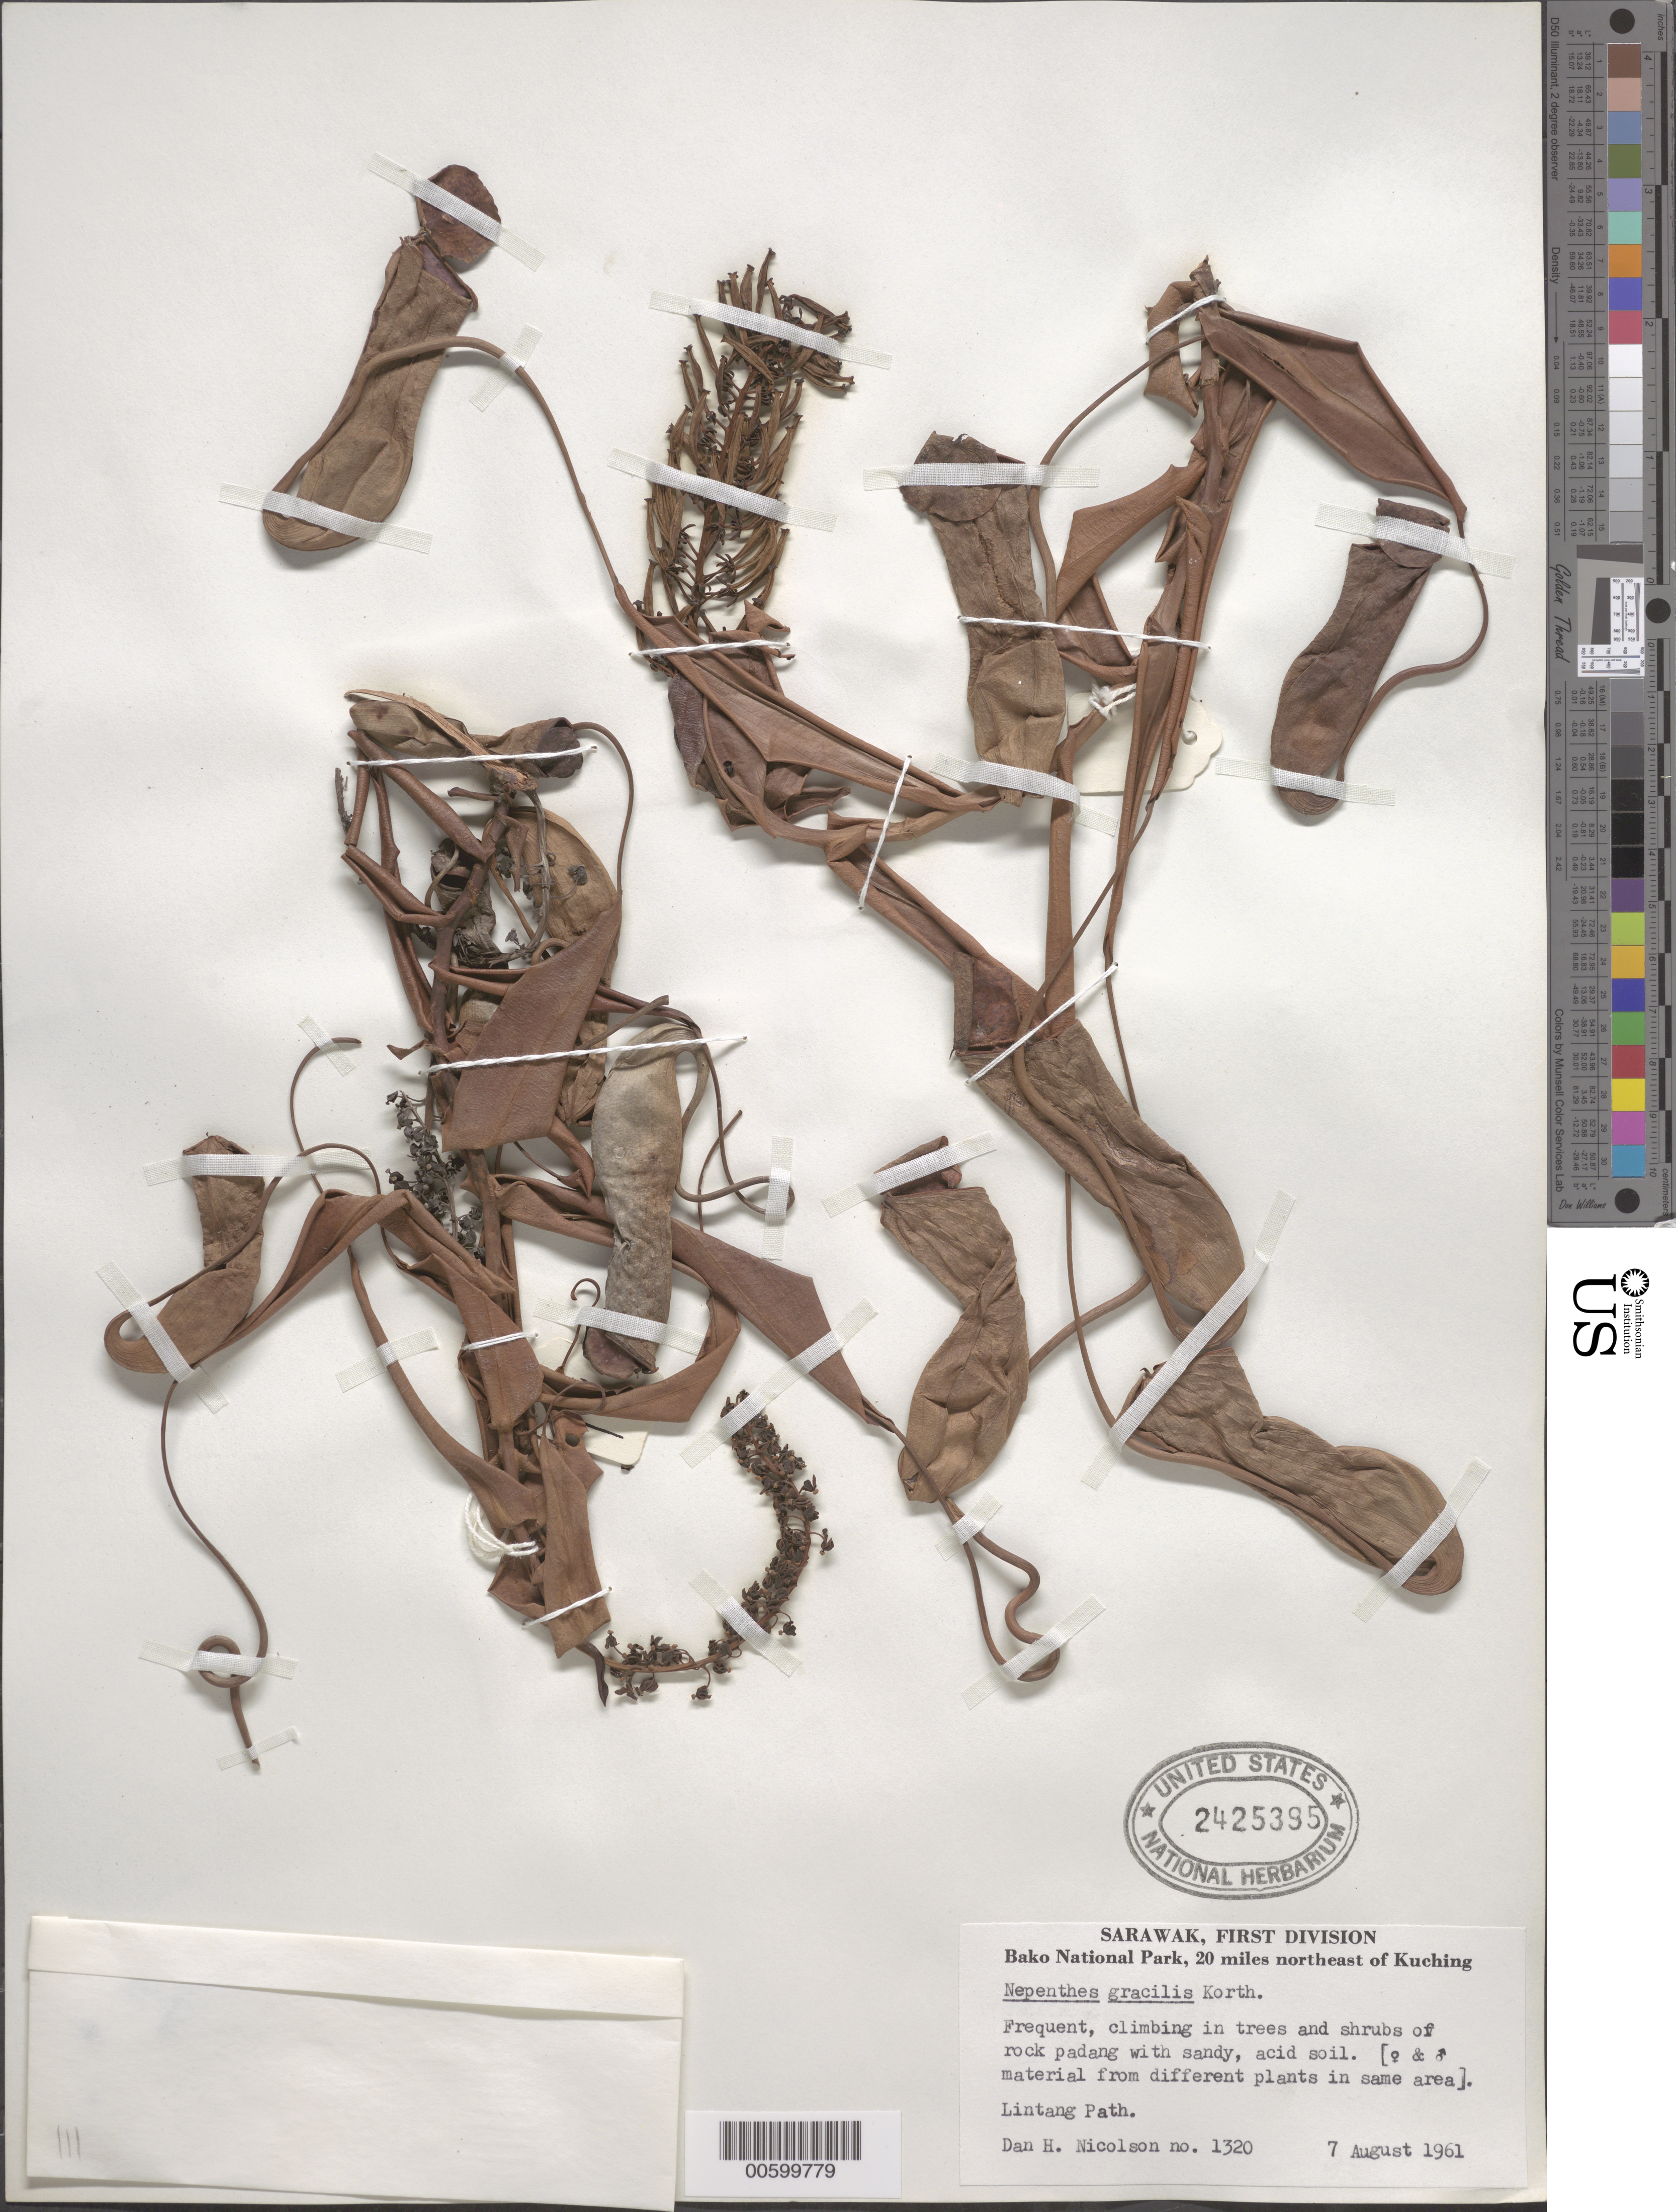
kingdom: Plantae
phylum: Tracheophyta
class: Magnoliopsida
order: Caryophyllales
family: Nepenthaceae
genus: Nepenthes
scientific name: Nepenthes gracilis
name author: Korth.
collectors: D. H. Nicolson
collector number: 1320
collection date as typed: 07 Aug 1961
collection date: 1961-08-07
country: Malaysia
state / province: Sarawak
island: Borneo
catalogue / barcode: US 2425395